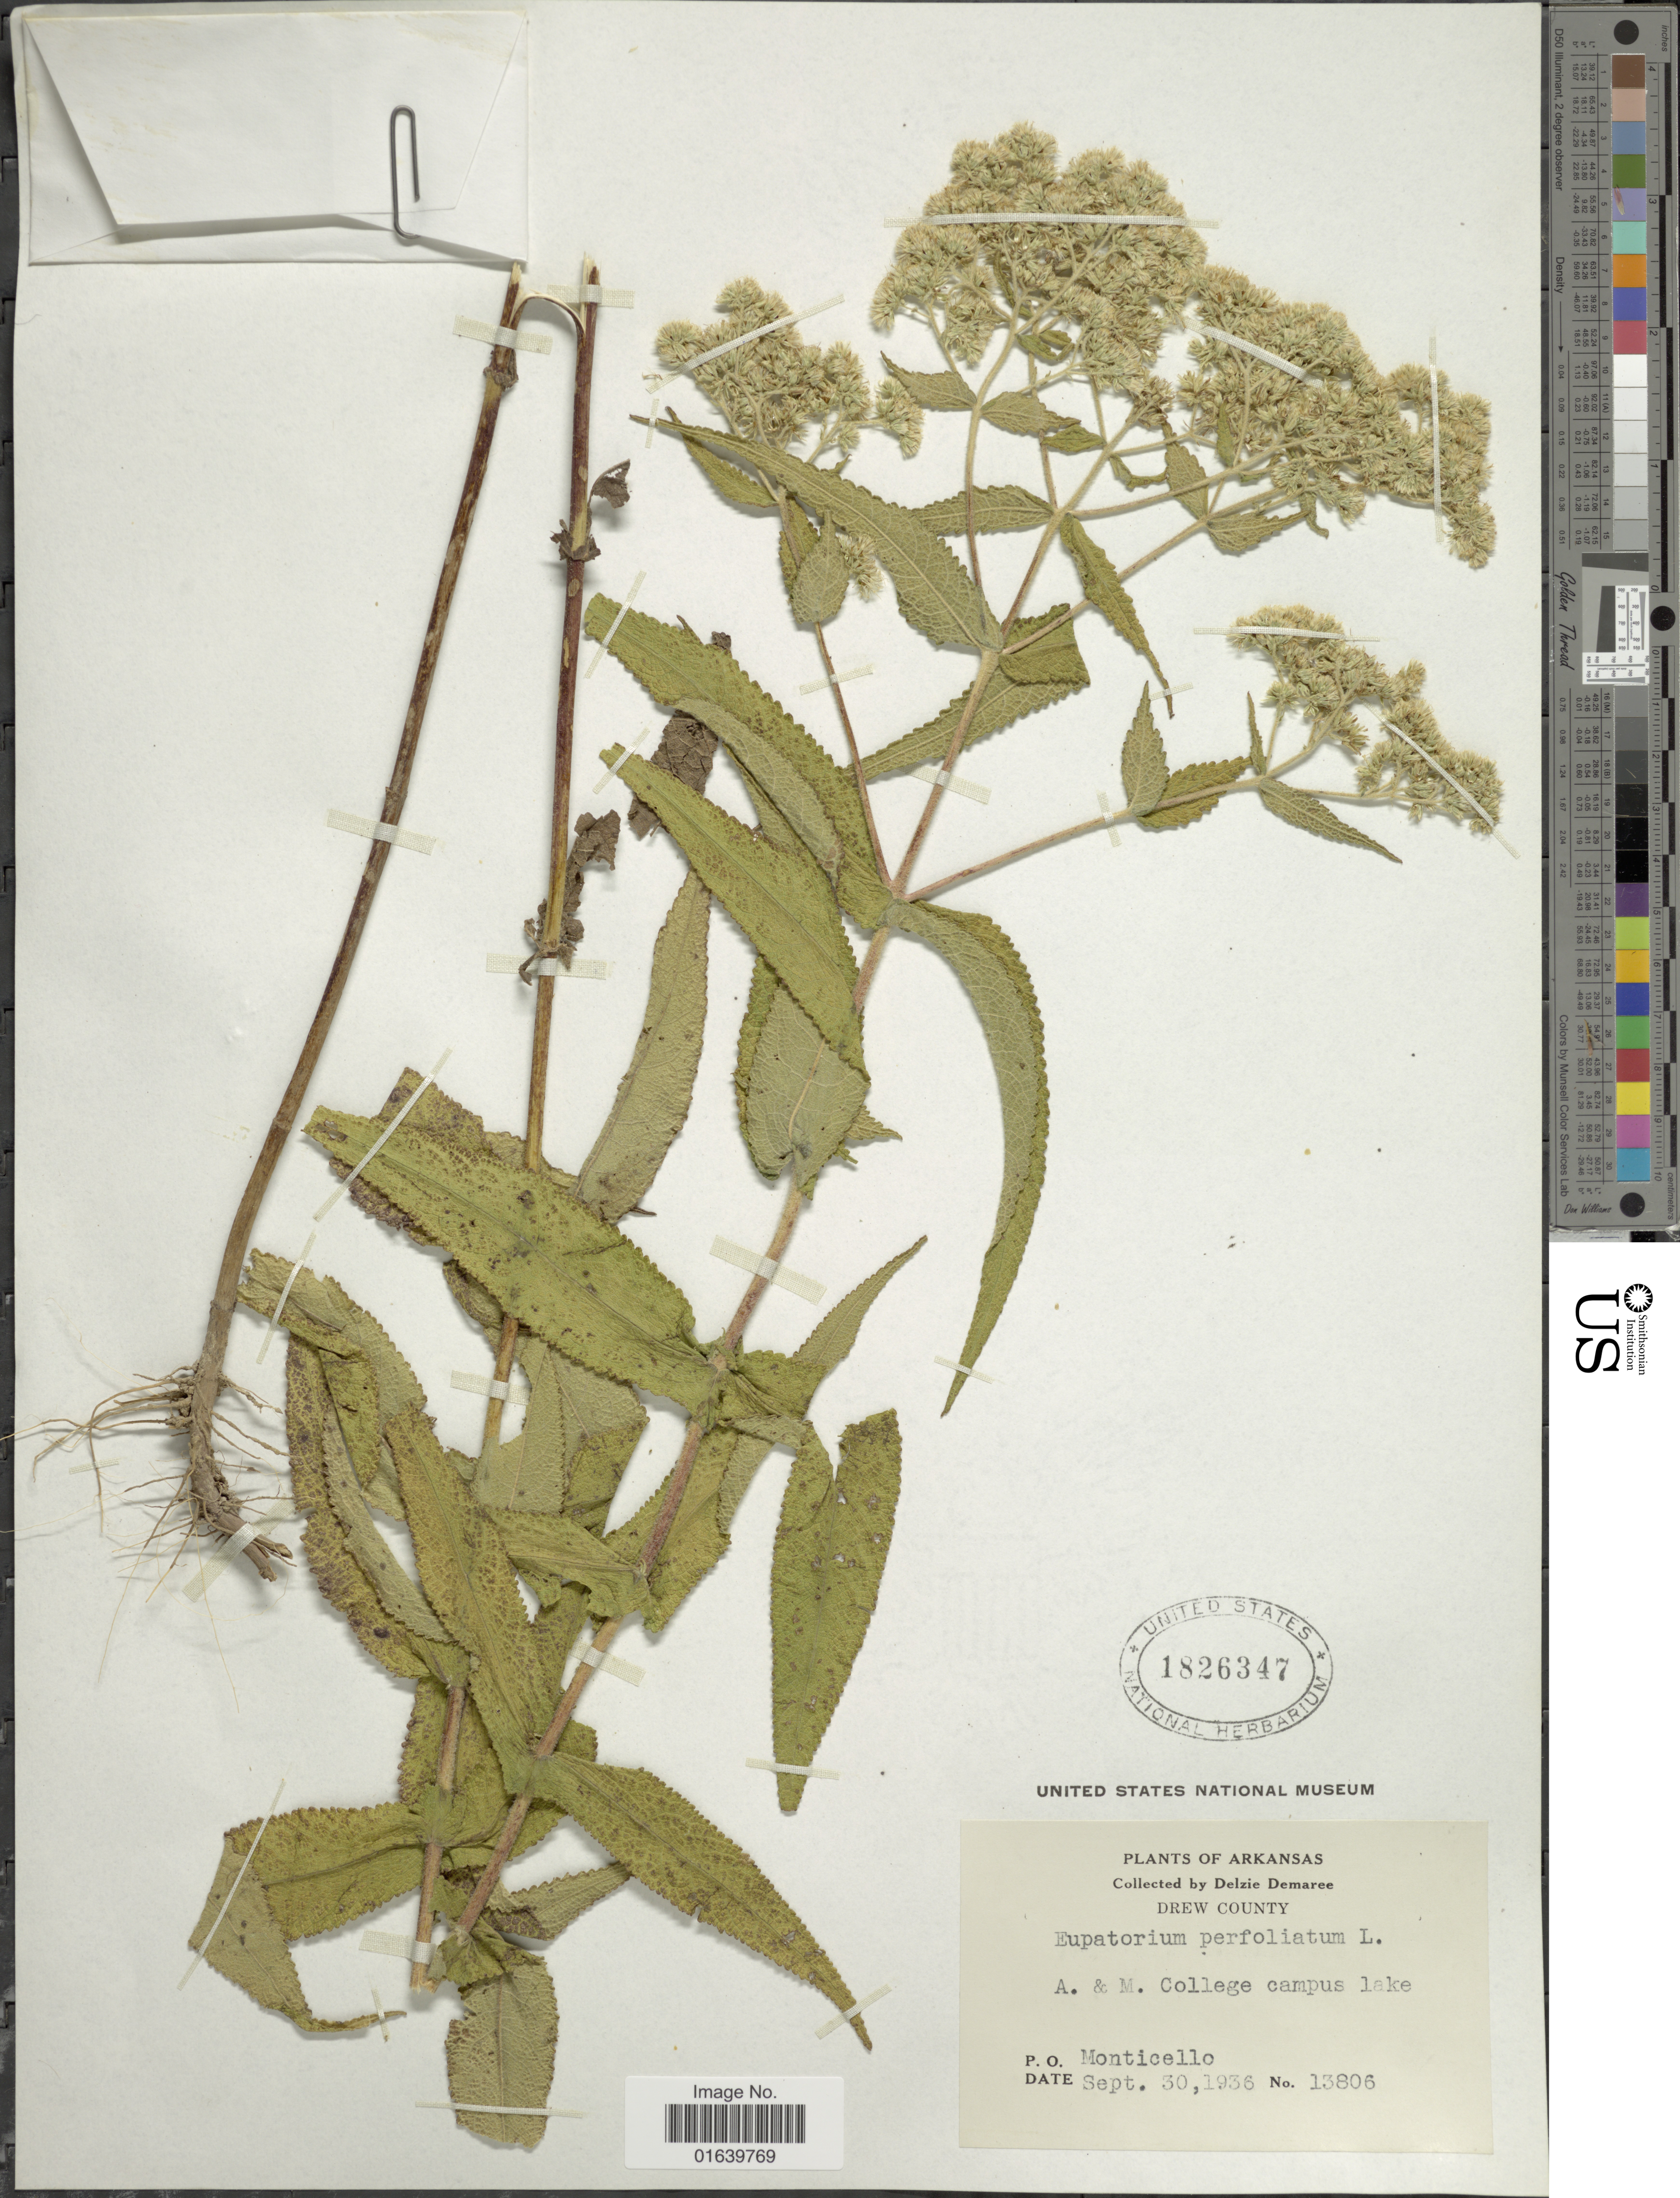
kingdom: Plantae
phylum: Tracheophyta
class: Magnoliopsida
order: Asterales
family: Asteraceae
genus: Eupatorium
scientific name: Eupatorium perfoliatum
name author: L.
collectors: D. Demaree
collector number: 13806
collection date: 1936-09-30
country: United States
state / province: Arkansas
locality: Drew County, A.&M. College campus lake, P.O. Monticello.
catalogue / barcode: US 1826347